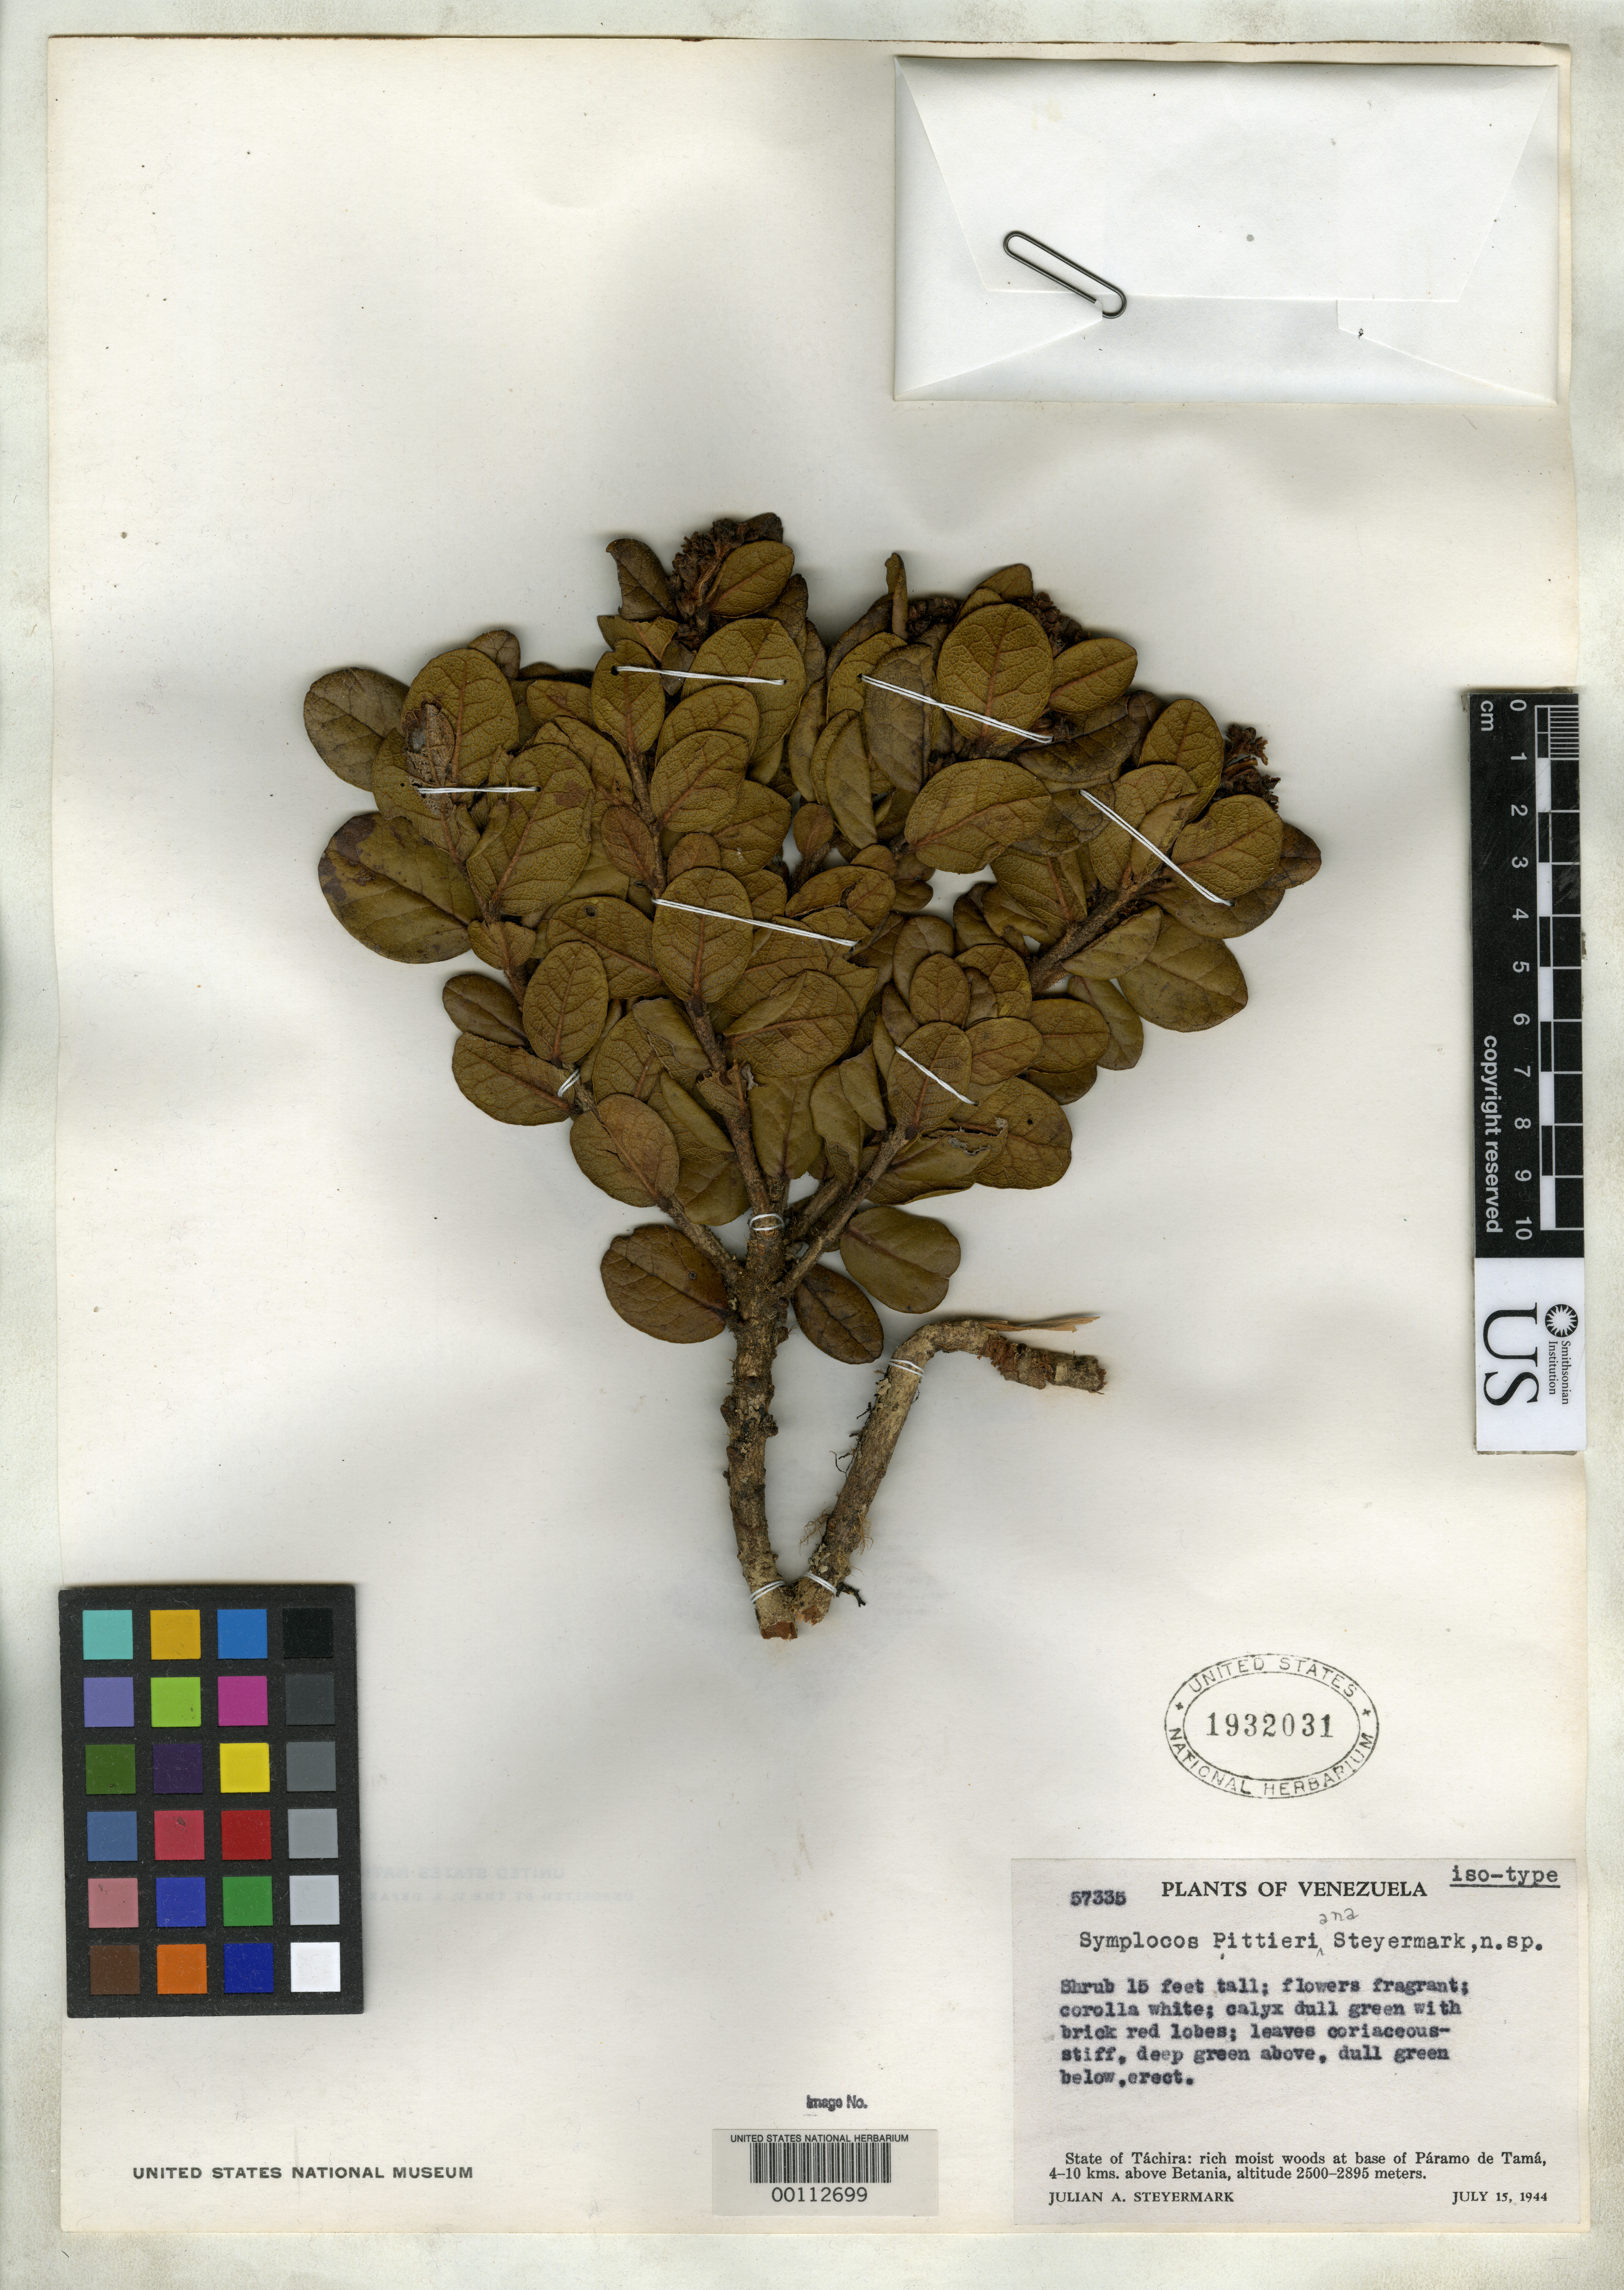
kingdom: Plantae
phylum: Tracheophyta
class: Magnoliopsida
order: Ericales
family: Symplocaceae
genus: Symplocos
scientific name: Symplocos pittieriana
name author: Steyerm.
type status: Isotype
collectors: J. Steyermark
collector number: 57335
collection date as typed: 15 Jul 1944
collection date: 1944-07-15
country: Venezuela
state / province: Tachira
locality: Base of Paramo de Tama above Betania.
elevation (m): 2500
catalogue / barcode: US 1932031